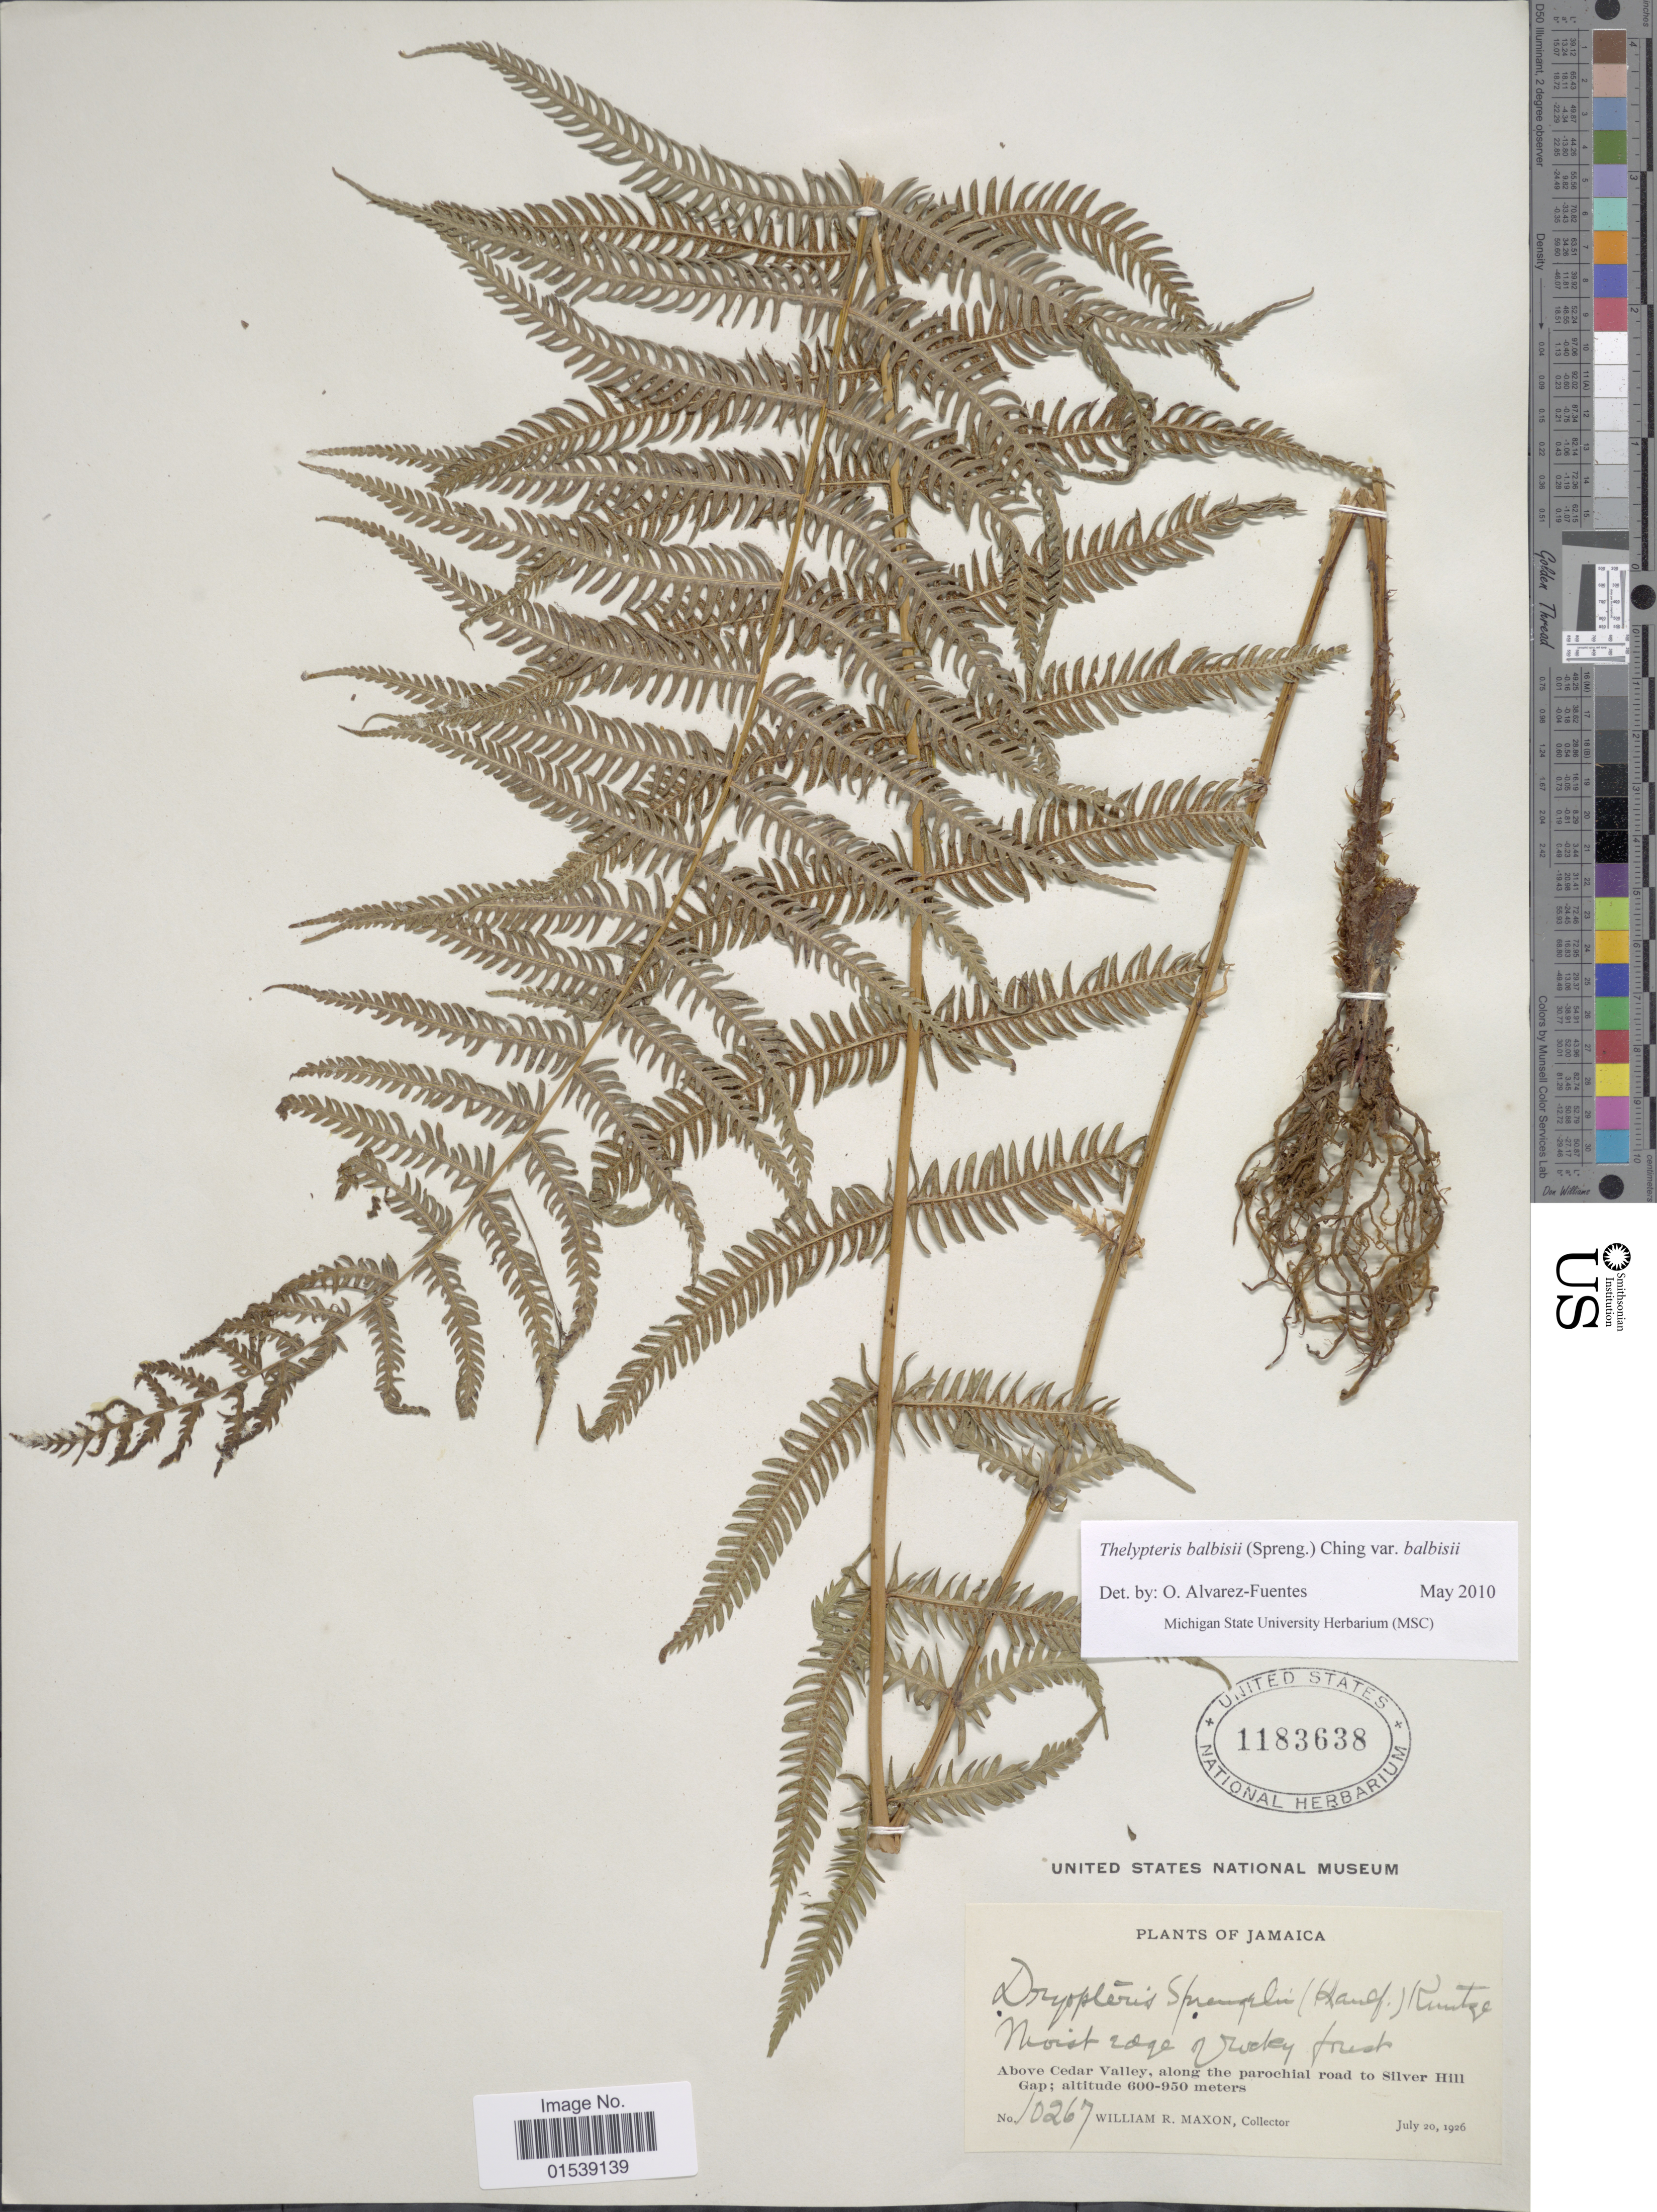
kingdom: Plantae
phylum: Tracheophyta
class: Polypodiopsida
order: Polypodiales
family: Thelypteridaceae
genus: Amauropelta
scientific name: Amauropelta balbisii (Spreng.) comb. nov., ined. 2015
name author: (Spreng.)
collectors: W. R. Maxon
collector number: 10267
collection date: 1926-07-20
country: Jamaica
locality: Above Cedar Valley, along the parochial road to Silver Hill Gap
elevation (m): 600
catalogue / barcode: US 1183638